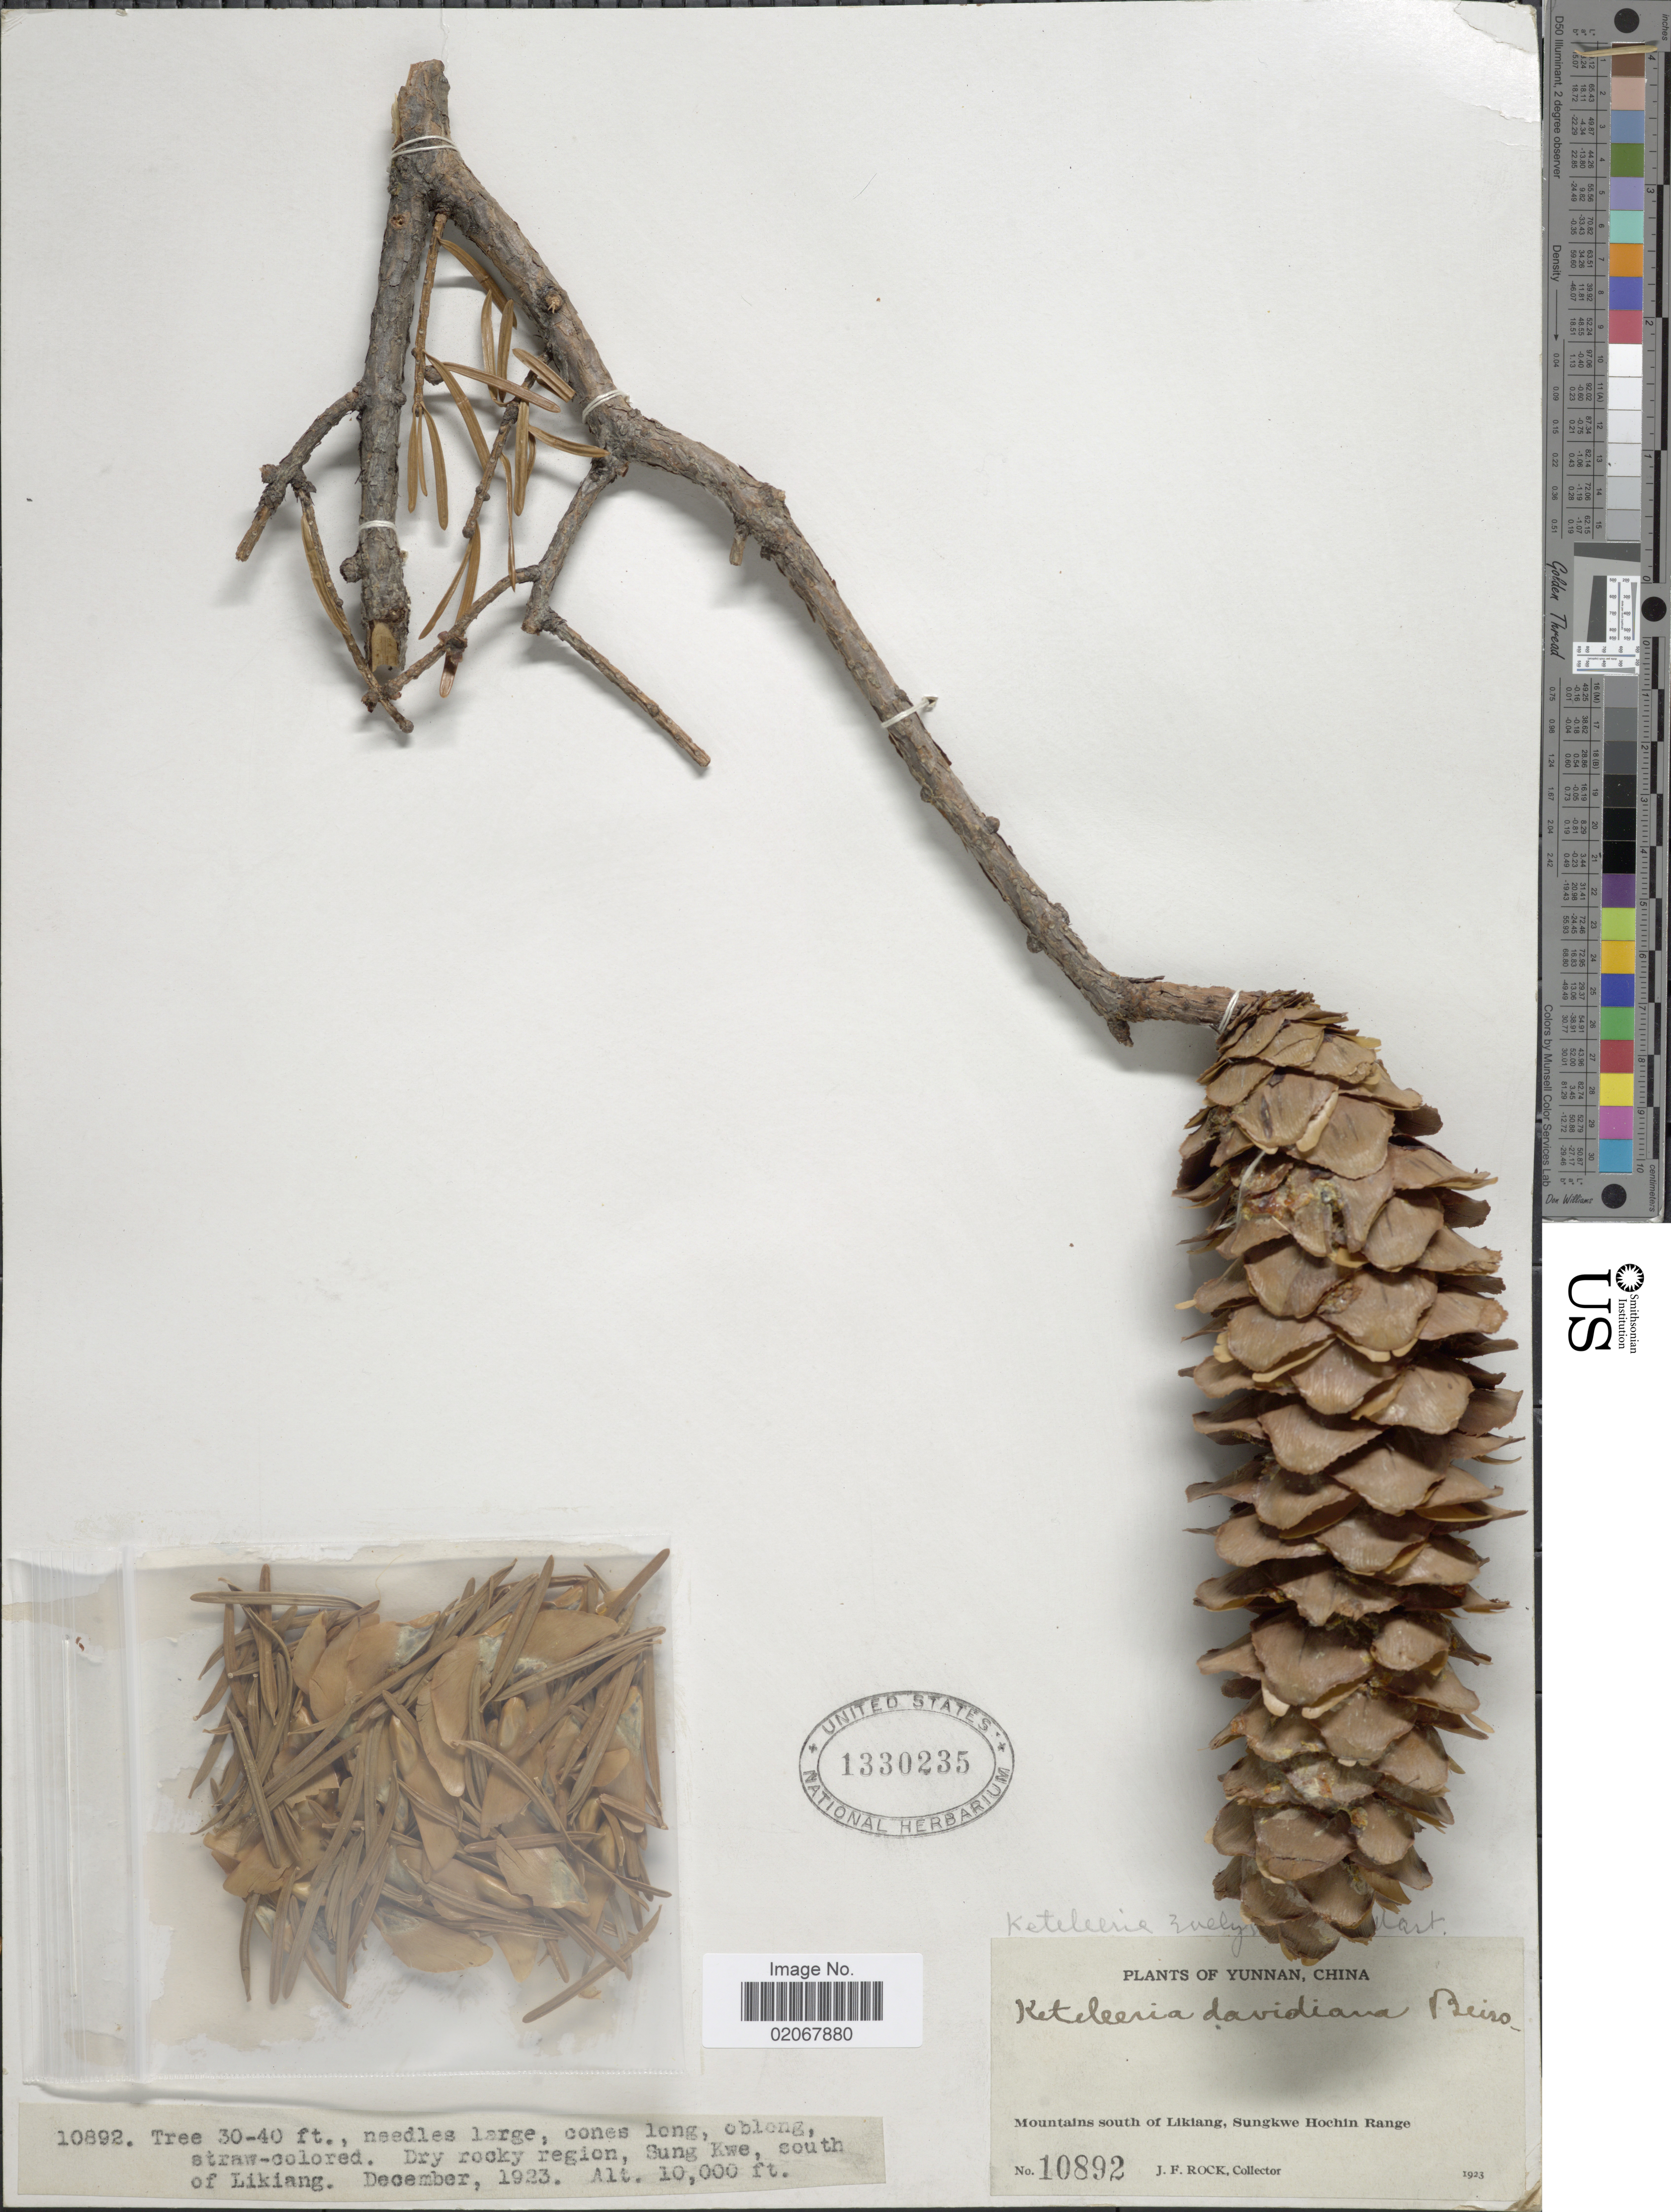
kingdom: Plantae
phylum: Tracheophyta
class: Pinopsida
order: Pinales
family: Pinaceae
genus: Keteleeria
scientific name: Keteleeria evelyniana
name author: Mast.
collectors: J. Rock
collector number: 10892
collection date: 1923-12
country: China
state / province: Yunnan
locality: Mountains south of Likiang, Sungkwe Hochin Range,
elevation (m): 3048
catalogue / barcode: US 1330235